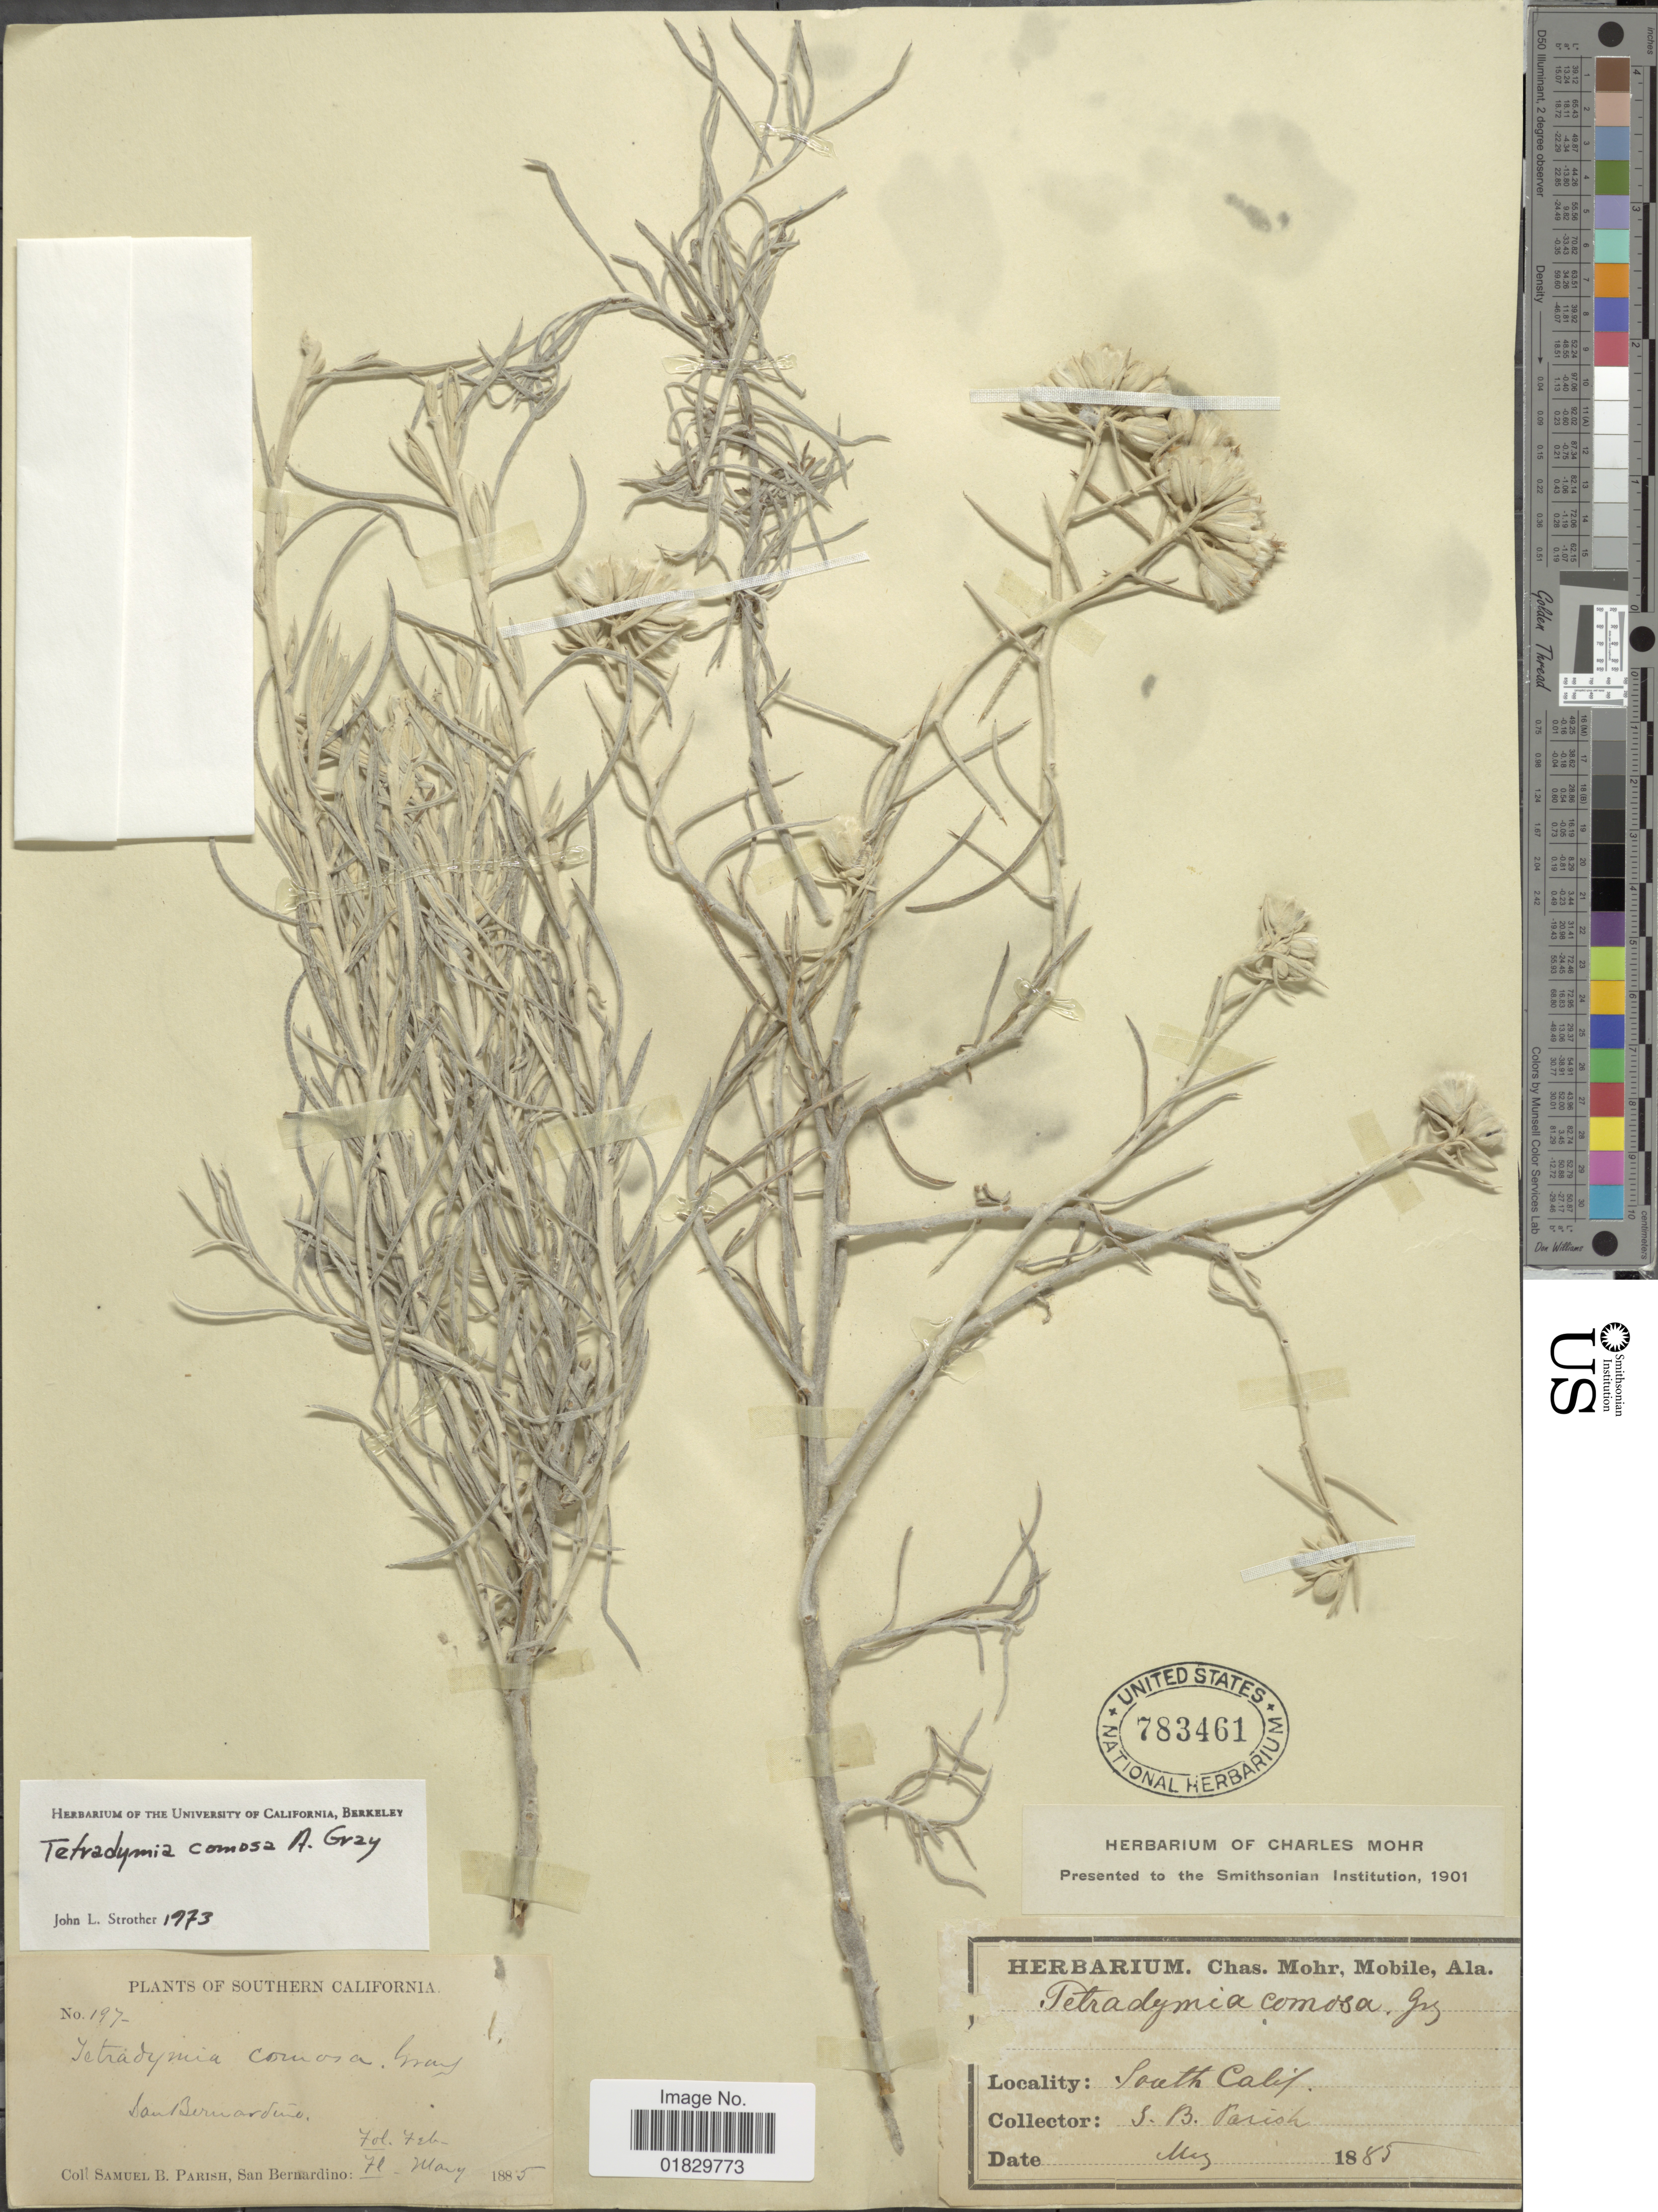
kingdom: Plantae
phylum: Tracheophyta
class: Magnoliopsida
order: Asterales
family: Asteraceae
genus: Tetradymia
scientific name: Tetradymia comosa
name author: A. Gray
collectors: S. B. Parish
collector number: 197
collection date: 1885-05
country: United States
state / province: California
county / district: San Bernardino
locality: Southern California. San Bernardino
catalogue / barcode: US 783461